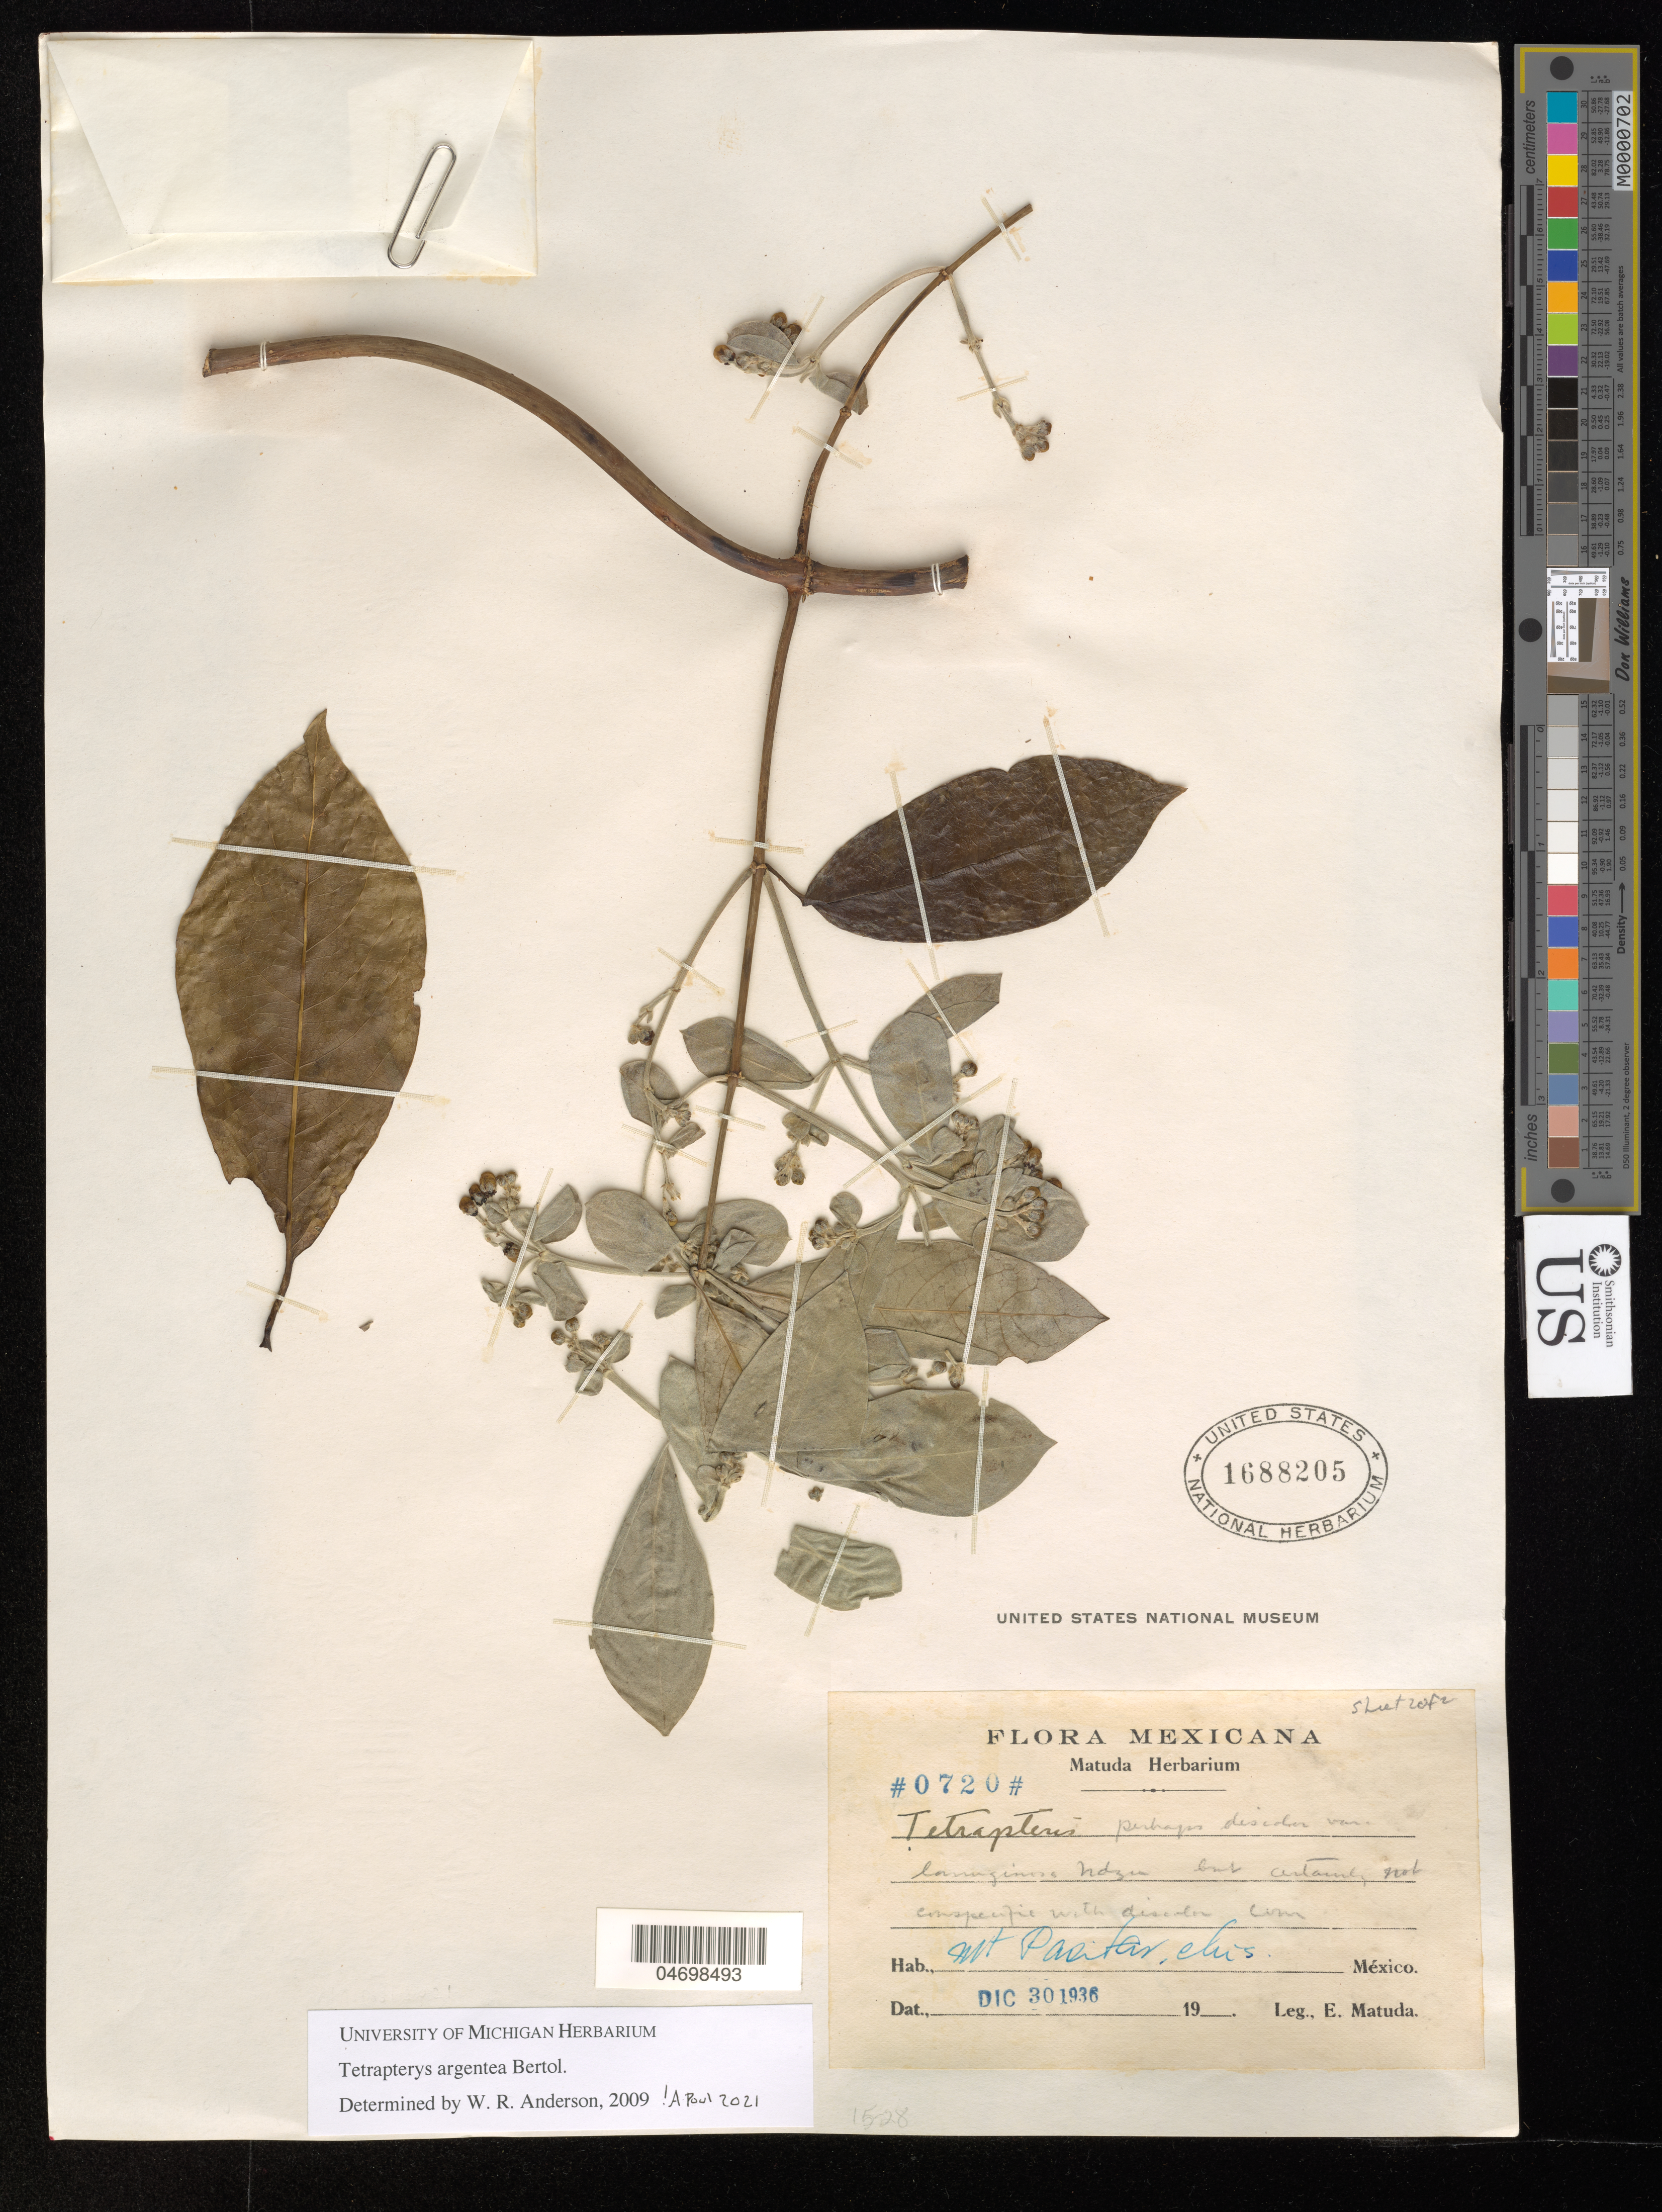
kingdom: Plantae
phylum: Tracheophyta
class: Magnoliopsida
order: Malpighiales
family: Malpighiaceae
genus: Tetrapterys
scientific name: Tetrapterys argentea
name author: Bertol.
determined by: Pool, A., (MO), Missouri Botanical Garden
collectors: E. Matuda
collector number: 720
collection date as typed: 30 Dec 1936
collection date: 1936-12-30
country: Mexico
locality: Mt. Pasitarichis.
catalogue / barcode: US 1688205